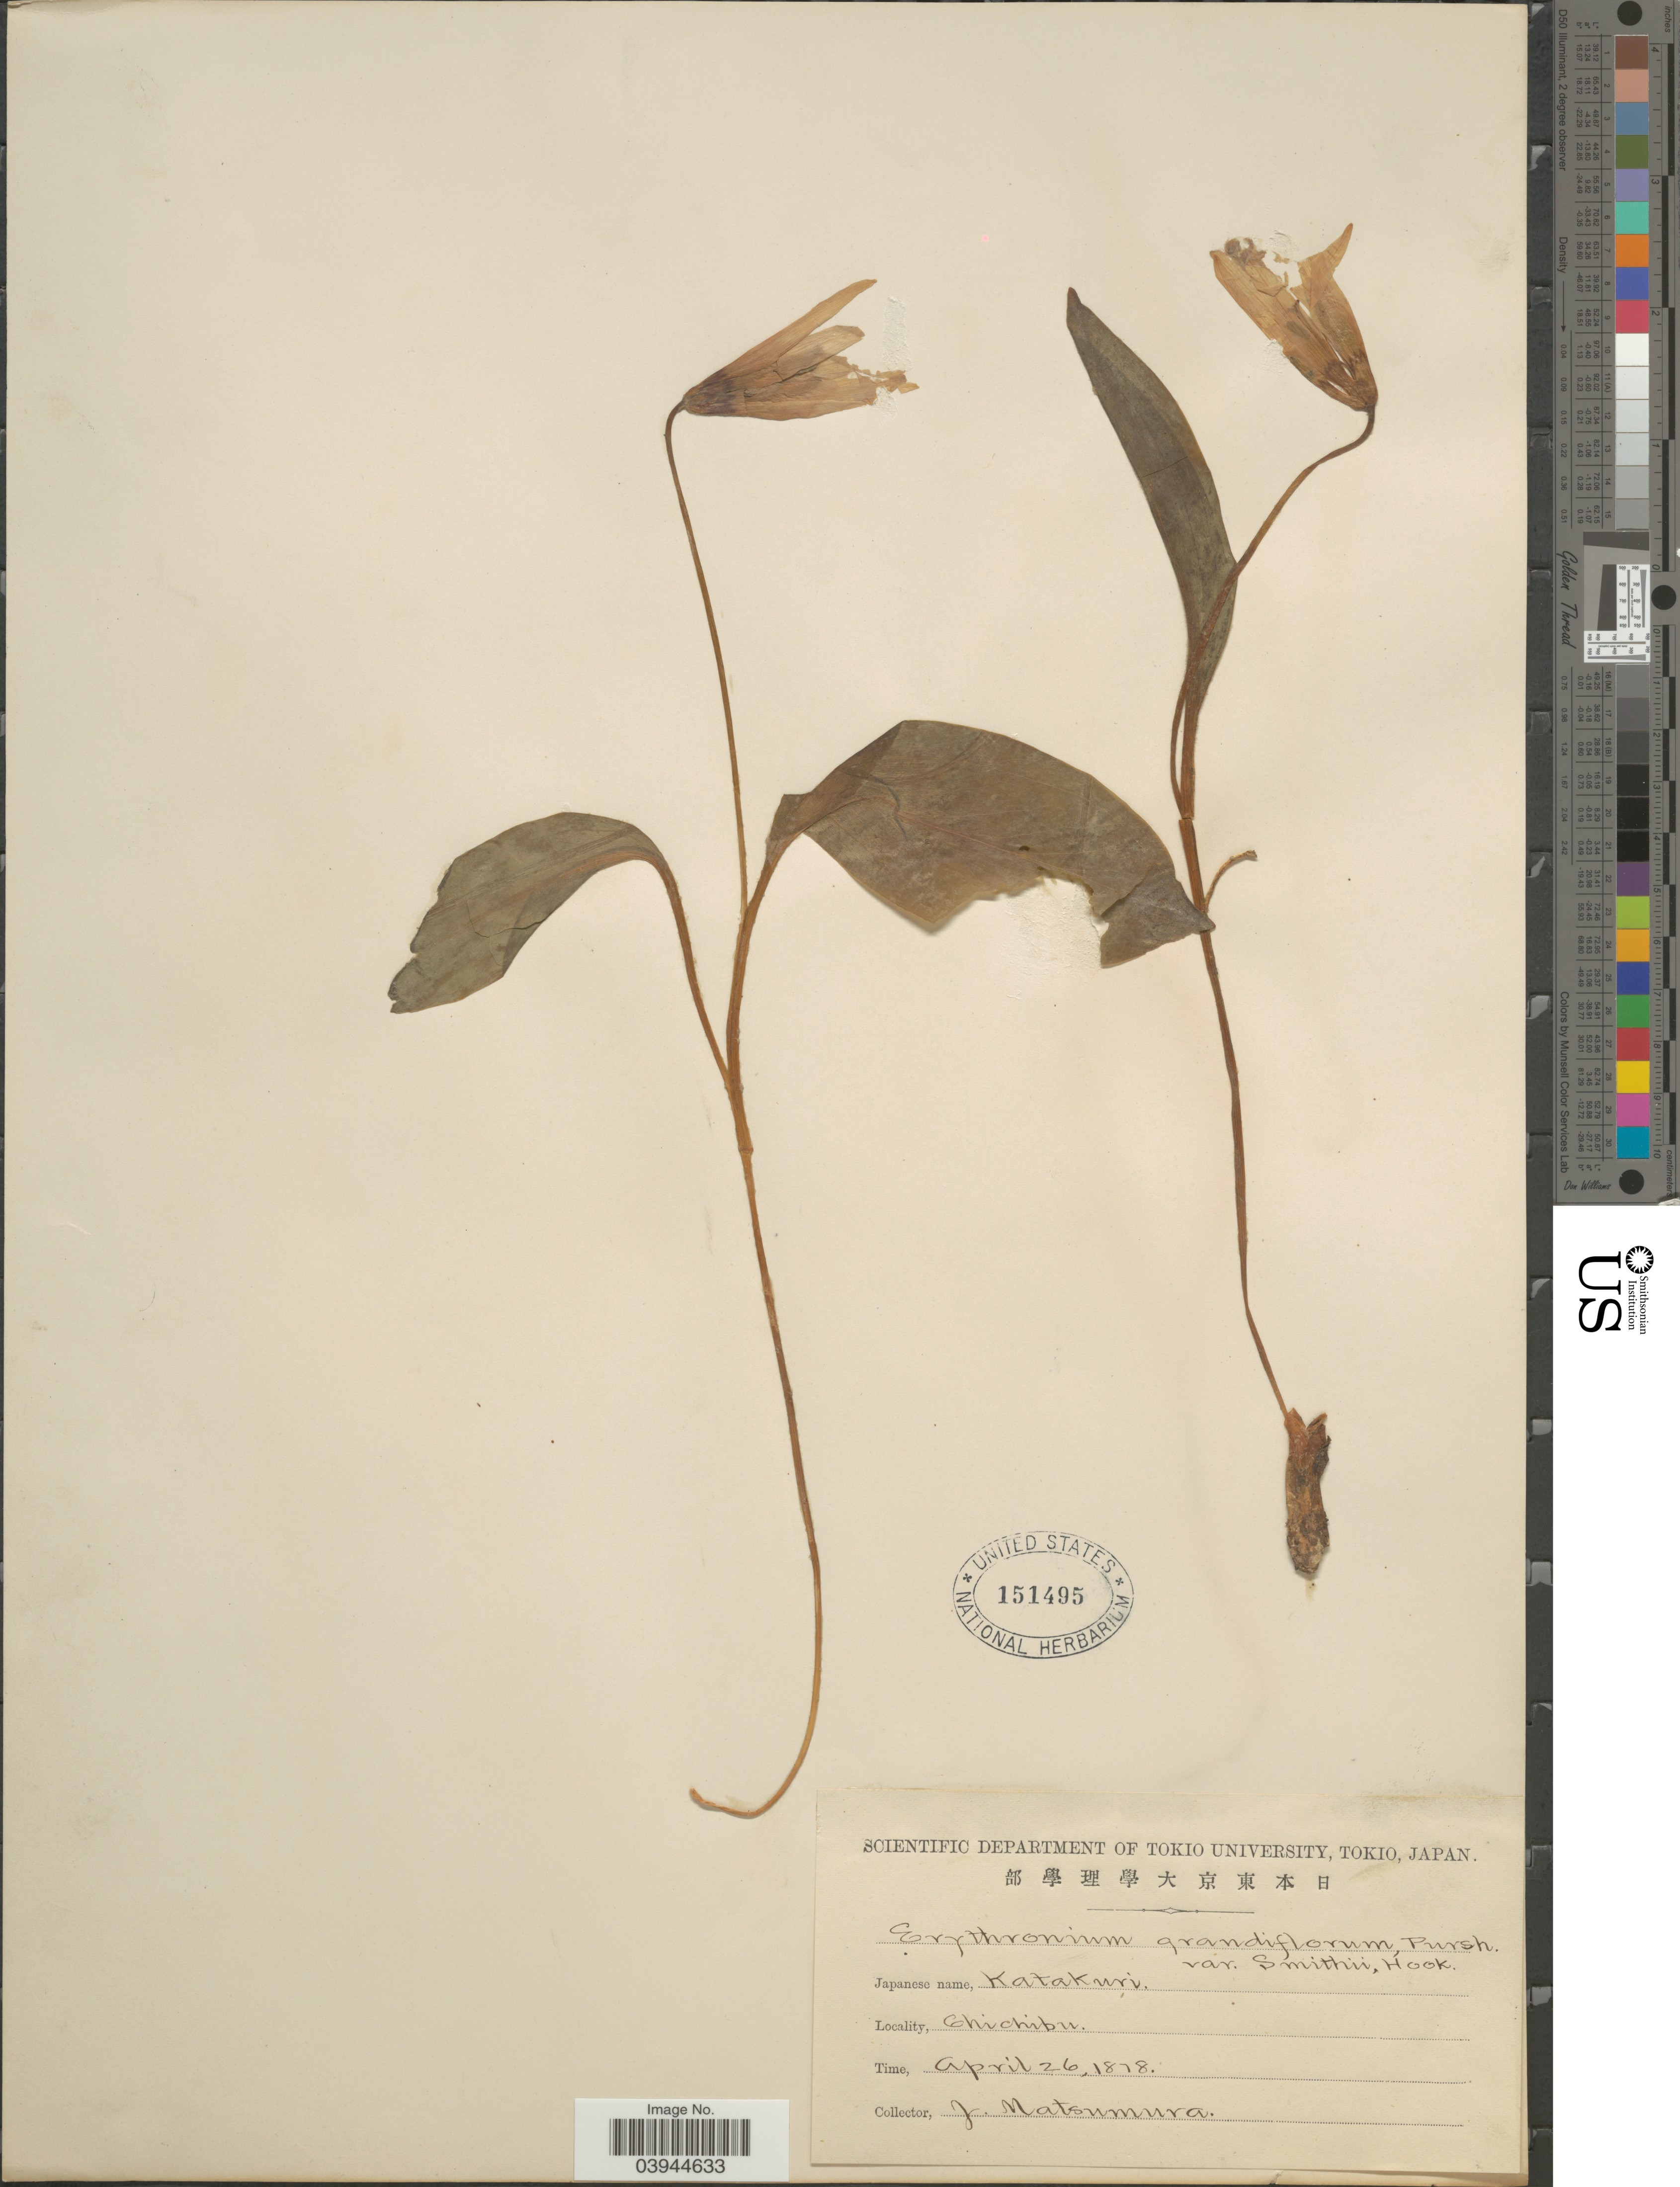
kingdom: Plantae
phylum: Tracheophyta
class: Liliopsida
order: Liliales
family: Liliaceae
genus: Erythronium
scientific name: Erythronium grandiflorum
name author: Pursh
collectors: J. Matsumura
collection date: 1878-04-26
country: Japan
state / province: Tokyo, Federal City of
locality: Chichibu.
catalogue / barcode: US 151495